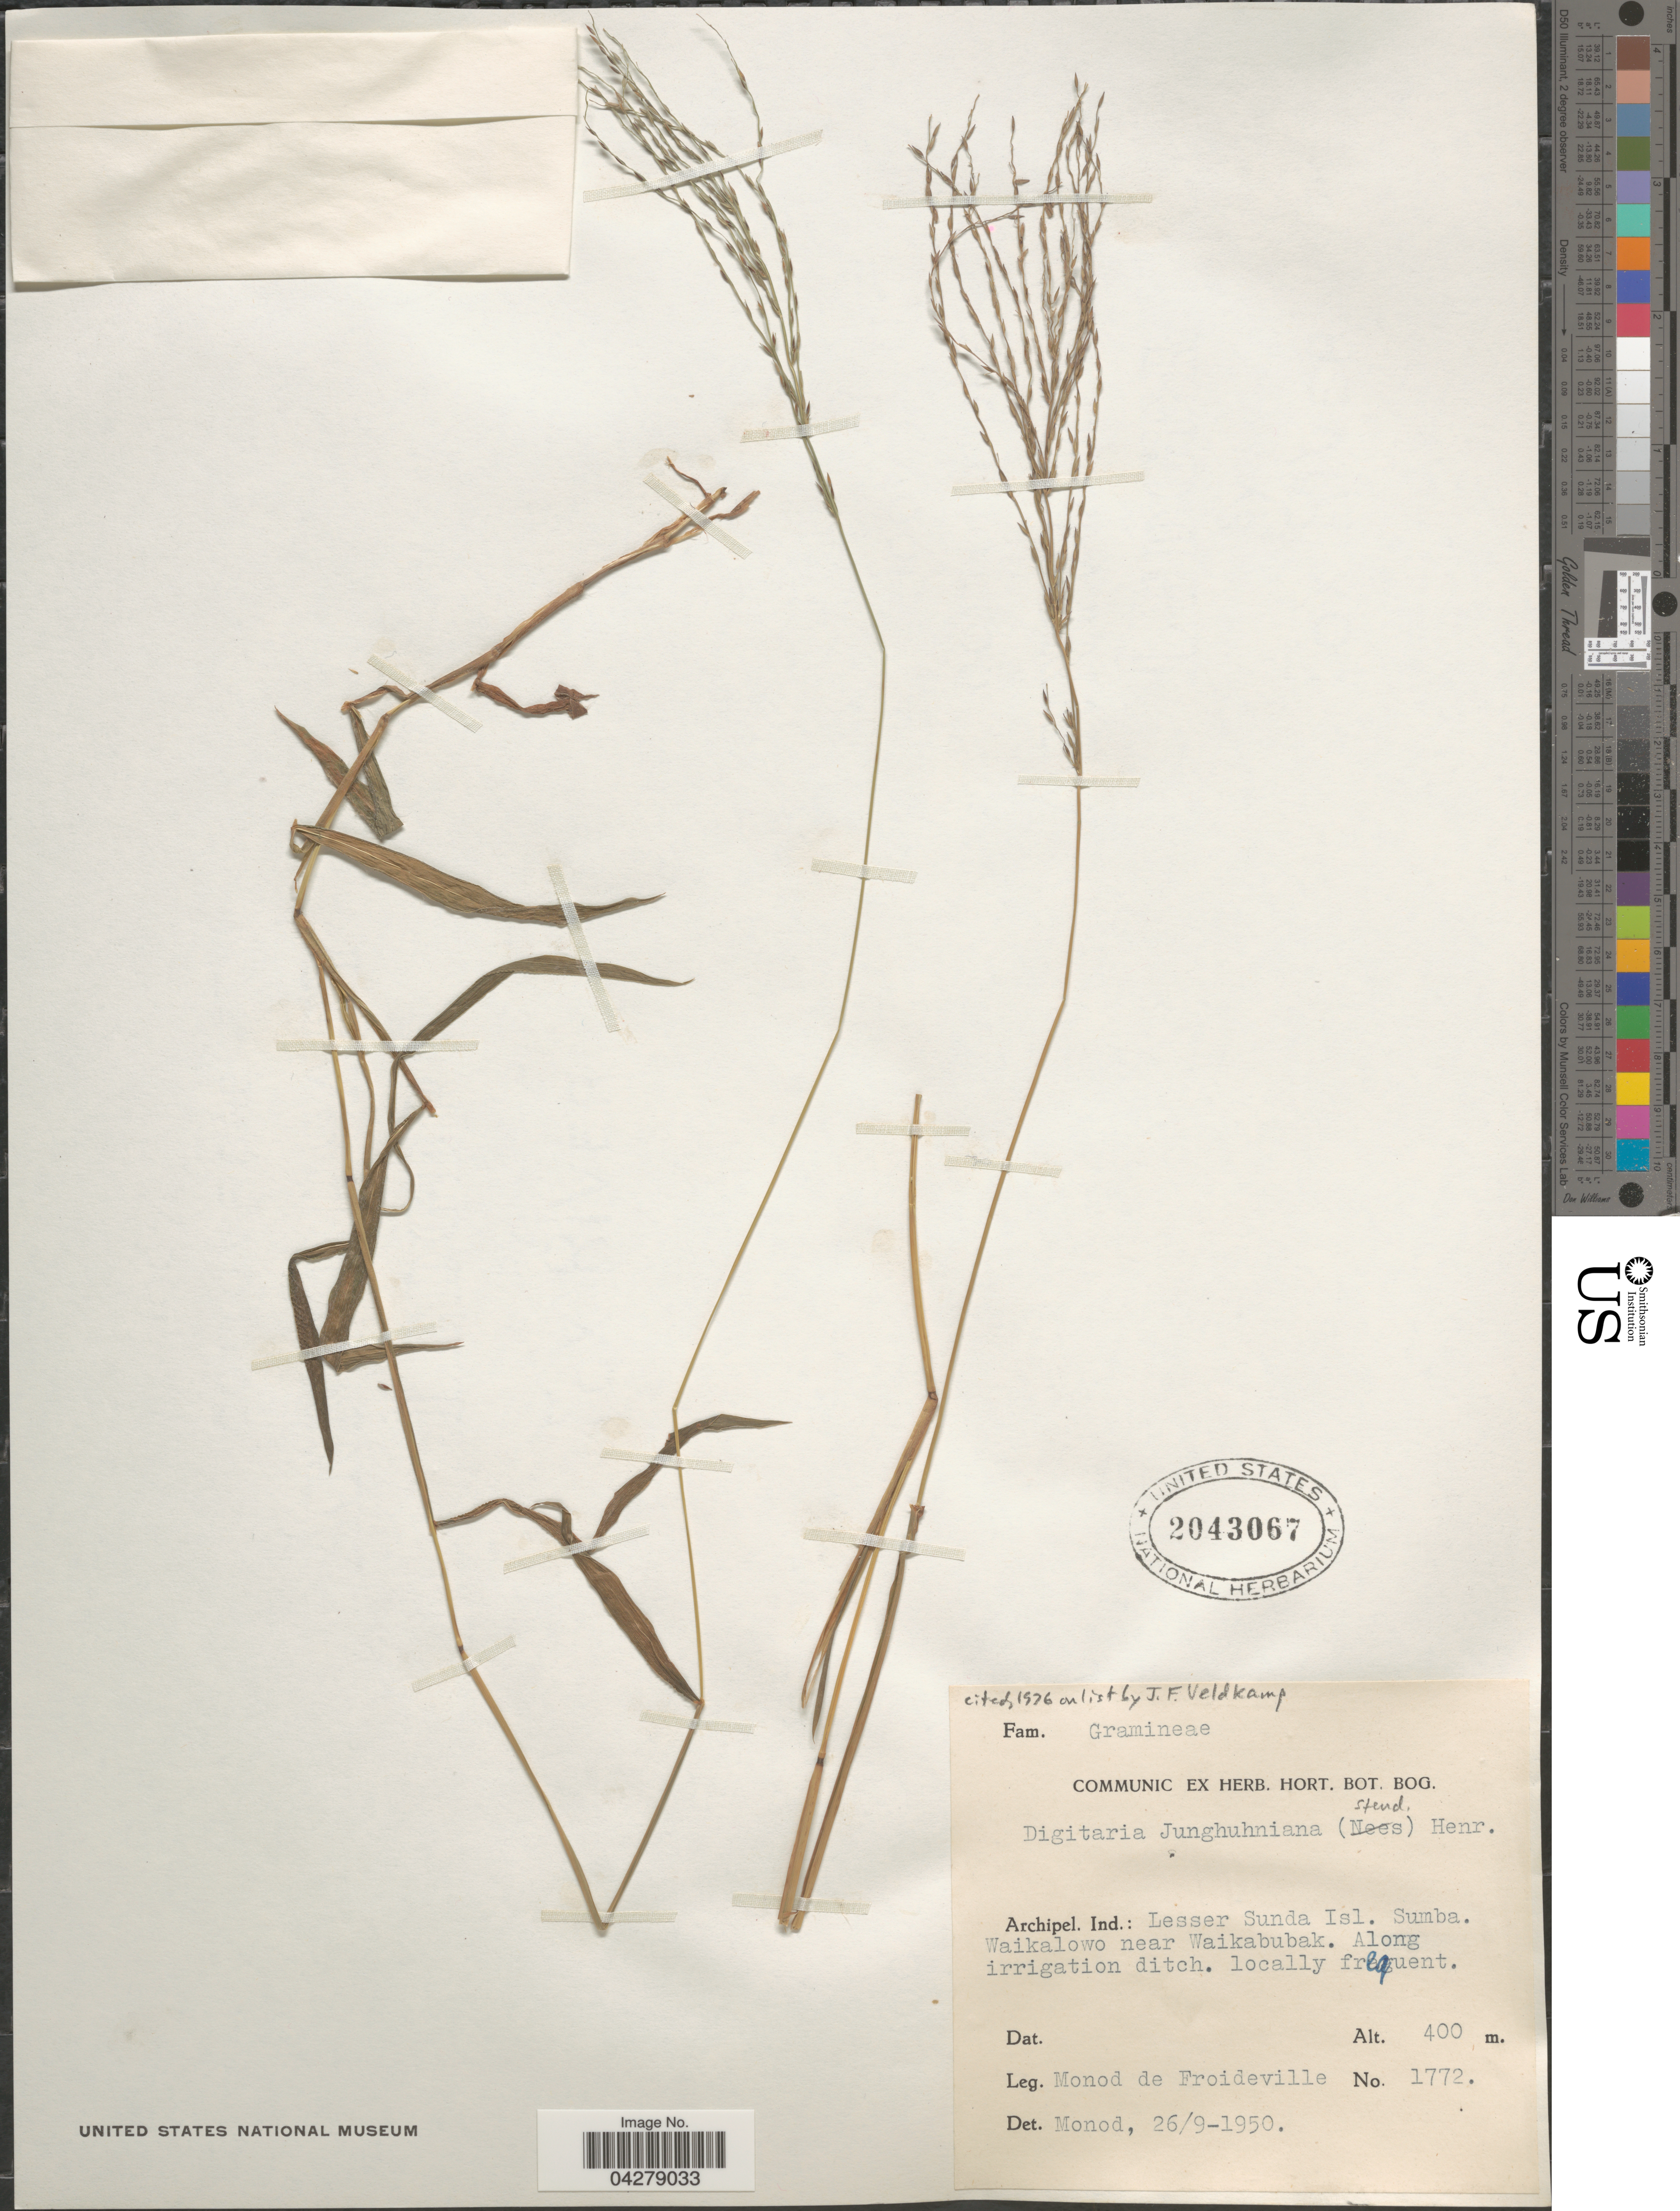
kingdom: Plantae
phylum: Tracheophyta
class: Liliopsida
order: Poales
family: Poaceae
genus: Digitaria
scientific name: Digitaria junghuhniana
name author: (Nees ex Steud.) Henr.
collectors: C. Monod de Froideville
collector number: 1772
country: Indonesia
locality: Archipel. Ind.: Lesser Sunda Isl. Sumba. Waikalowo near Waikabubak. along irrigation ditch.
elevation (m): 400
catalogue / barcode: US 2043067